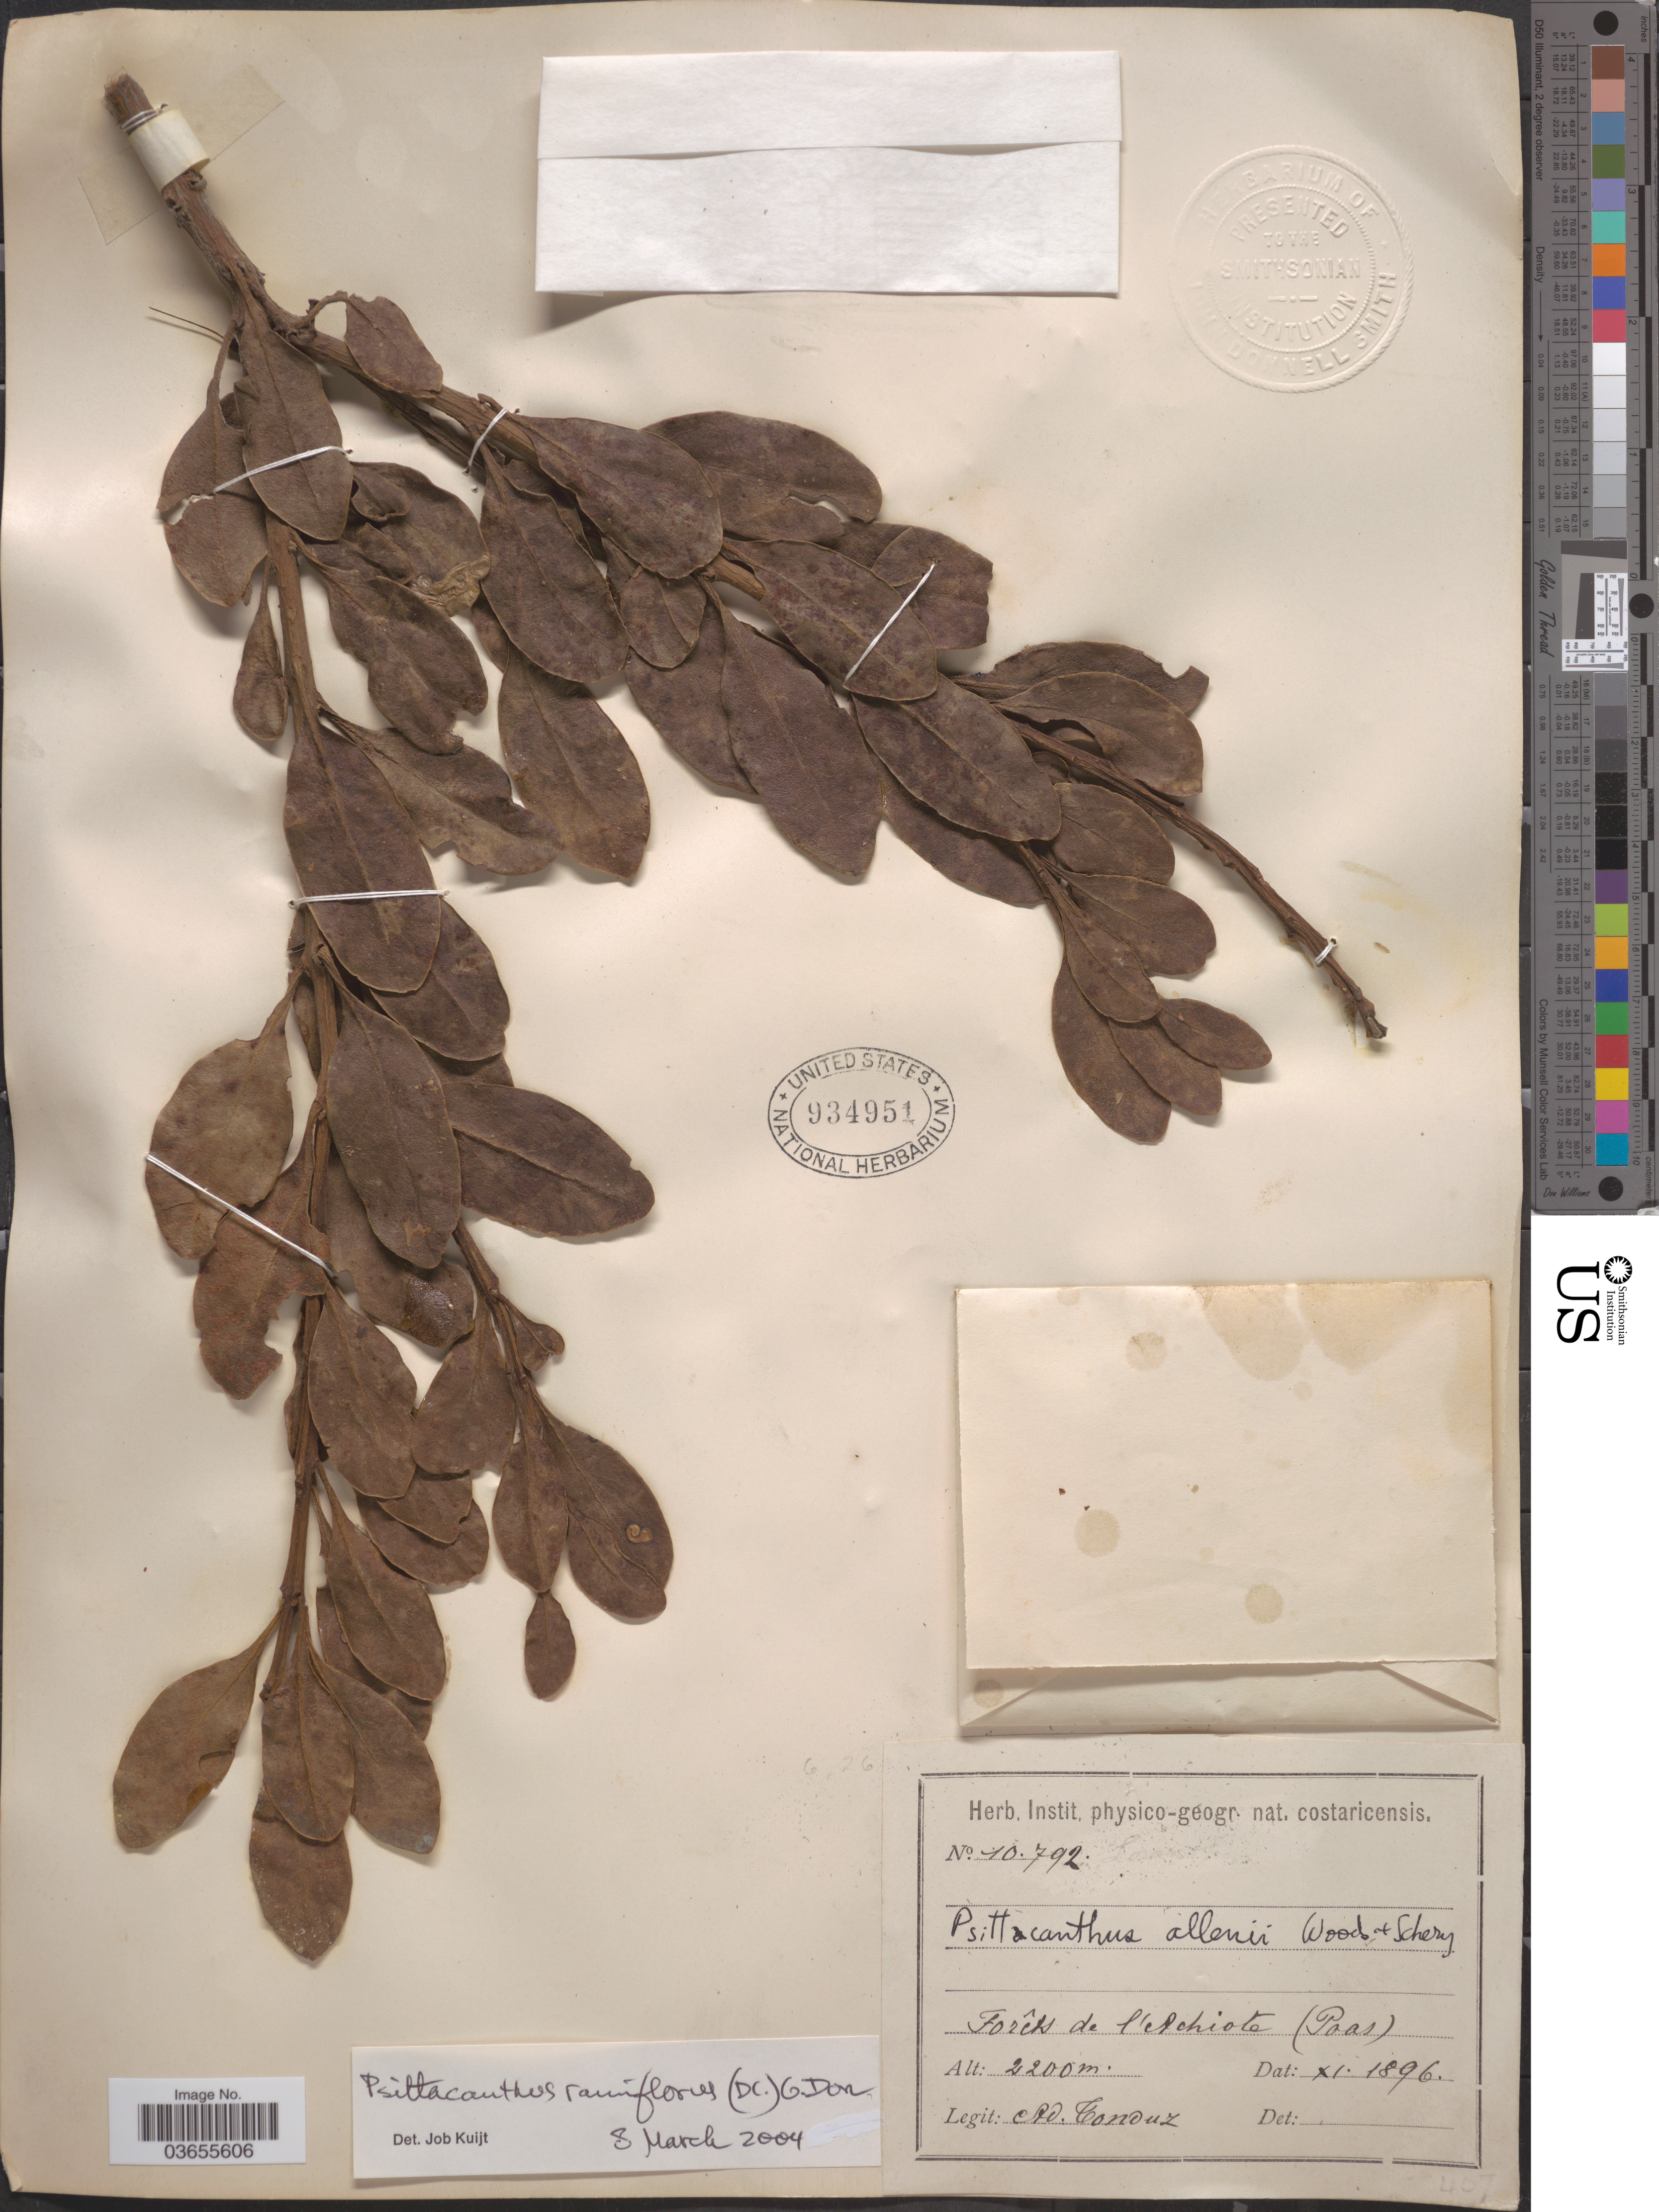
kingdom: Plantae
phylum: Tracheophyta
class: Magnoliopsida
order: Santalales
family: Loranthaceae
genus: Psittacanthus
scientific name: Psittacanthus ramiflorus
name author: (Moc. & Sessé ex DC.) G. Don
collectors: A. Tonduz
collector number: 10792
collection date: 1896-11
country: Costa Rica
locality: Forêts de l'Achiote (Poas).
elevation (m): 2200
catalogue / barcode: US 934951